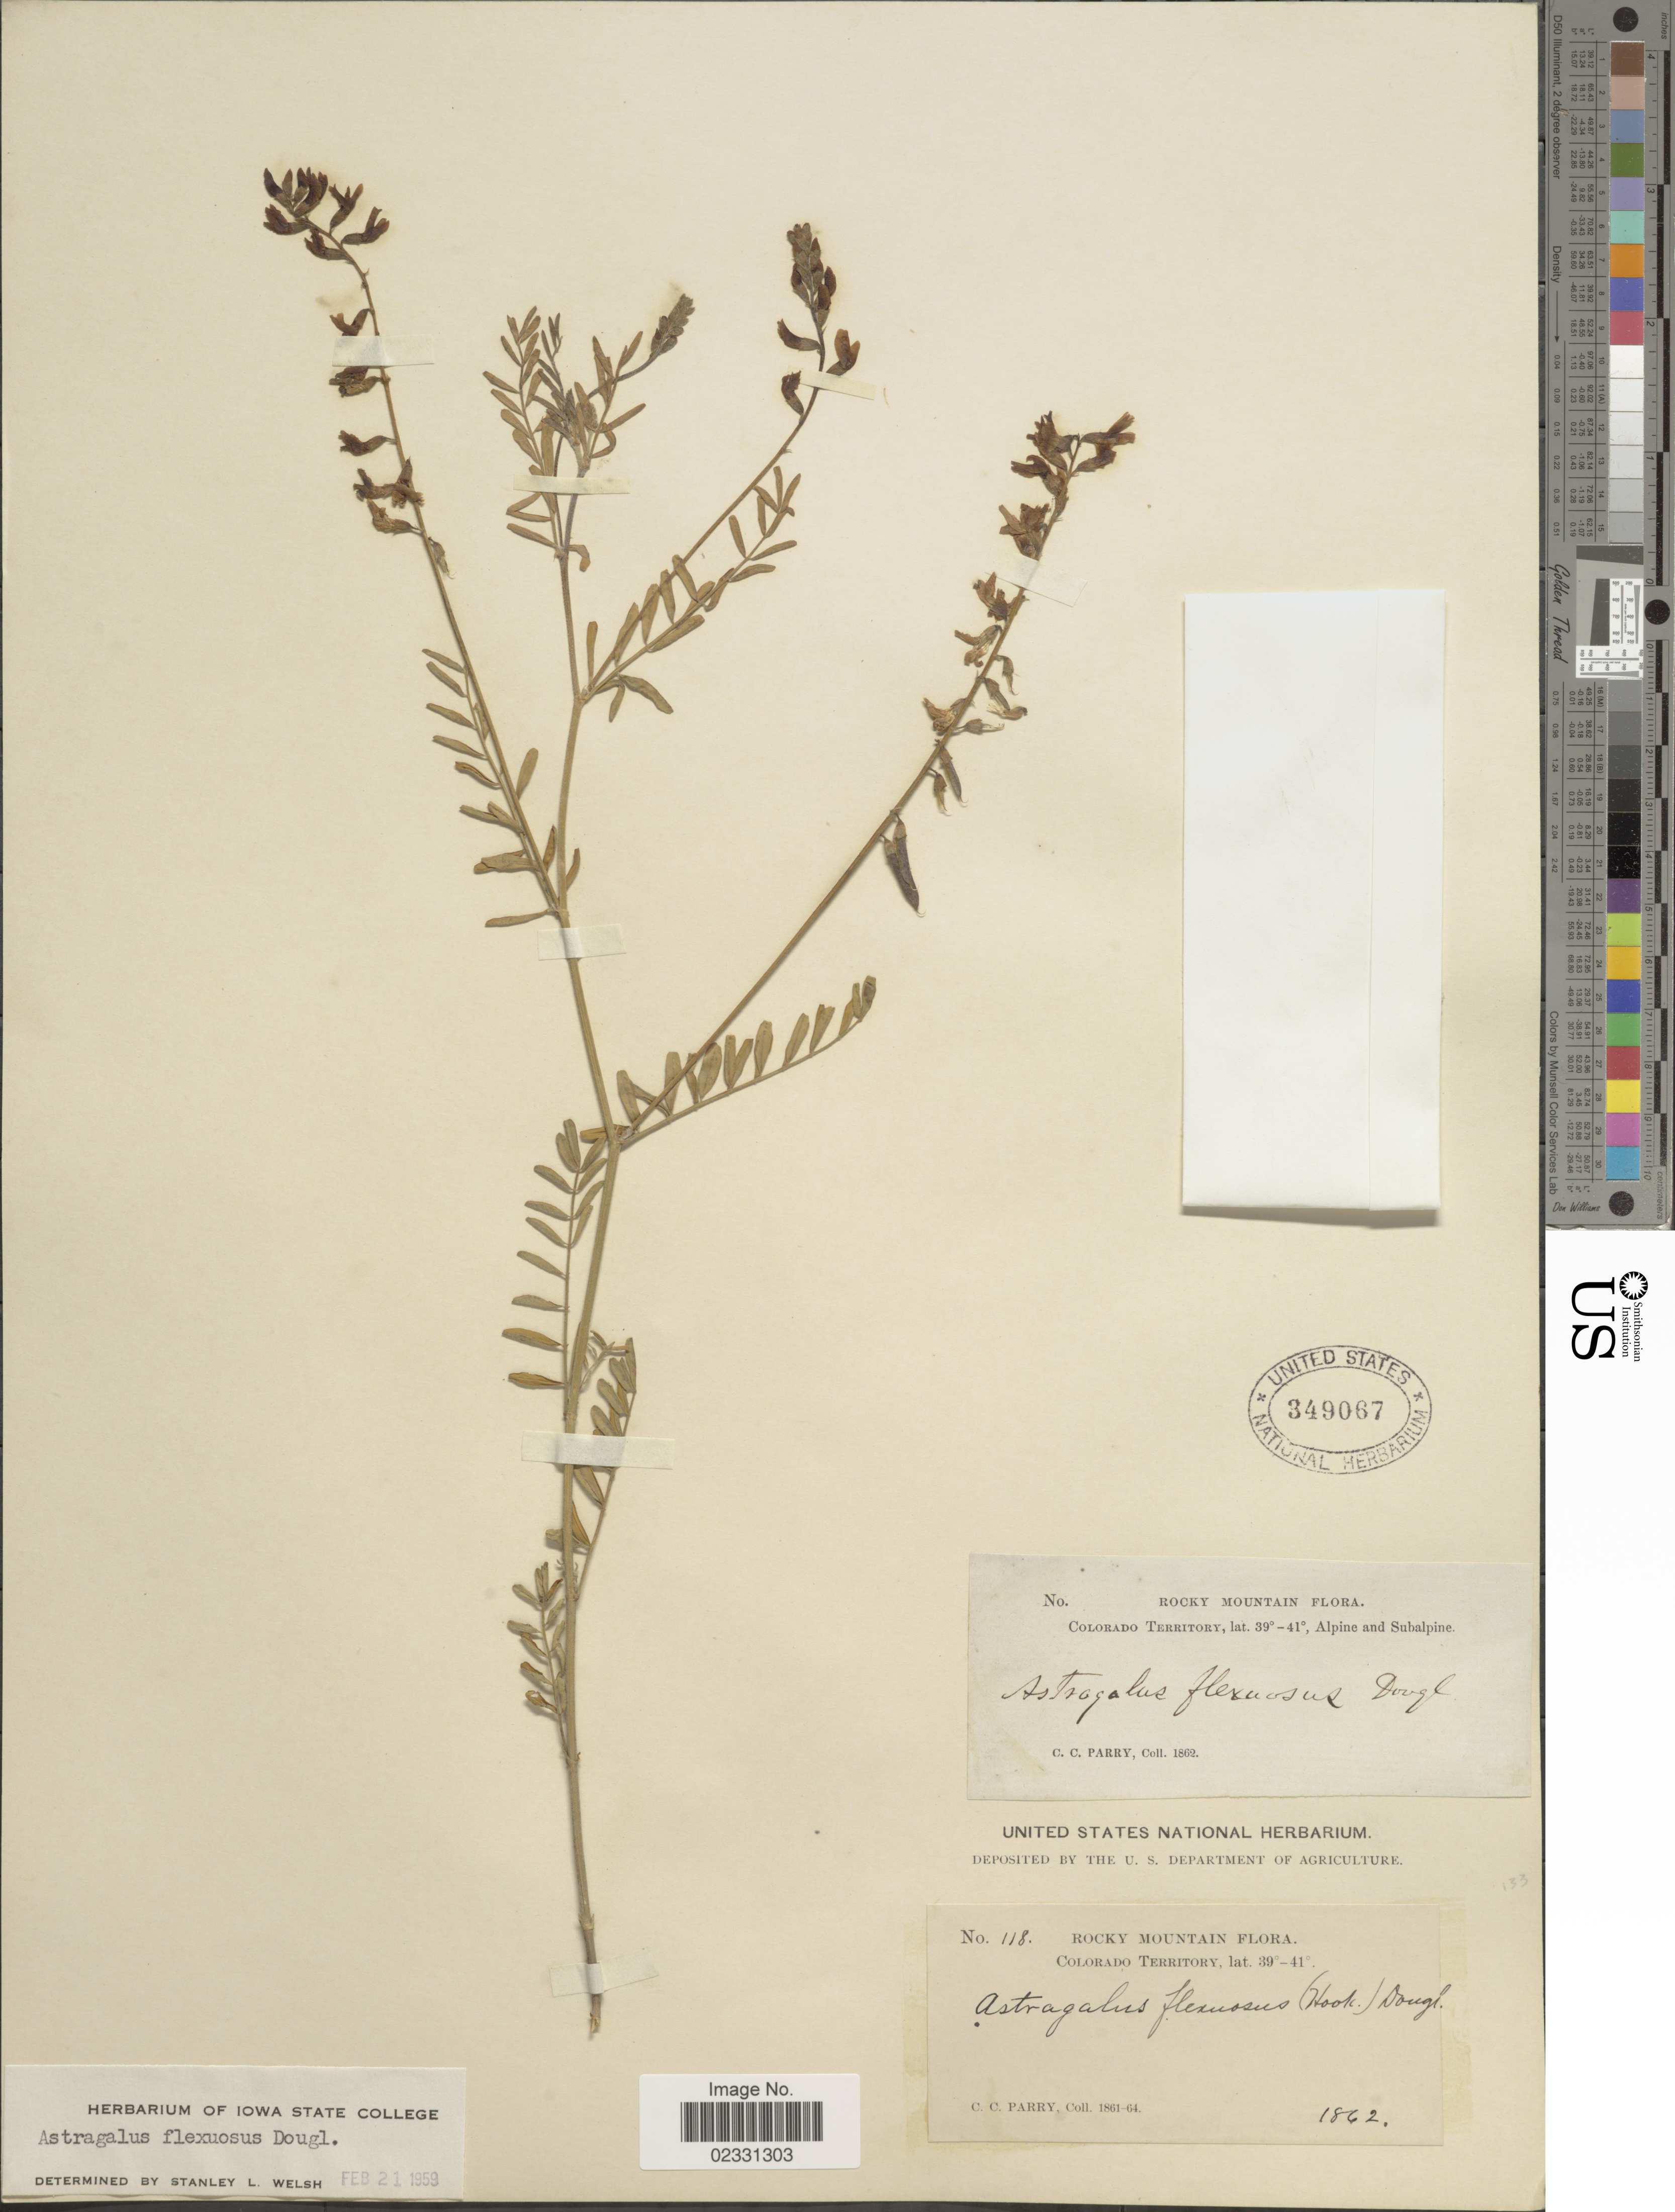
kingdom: Plantae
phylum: Tracheophyta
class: Magnoliopsida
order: Fabales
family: Fabaceae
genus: Astragalus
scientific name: Astragalus flexuosus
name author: (Hook.) Douglas ex G. Don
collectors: C. C. Parry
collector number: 118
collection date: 1862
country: United States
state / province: Colorado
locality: Rocky Mountain, Colorado Territory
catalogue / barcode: US 349067